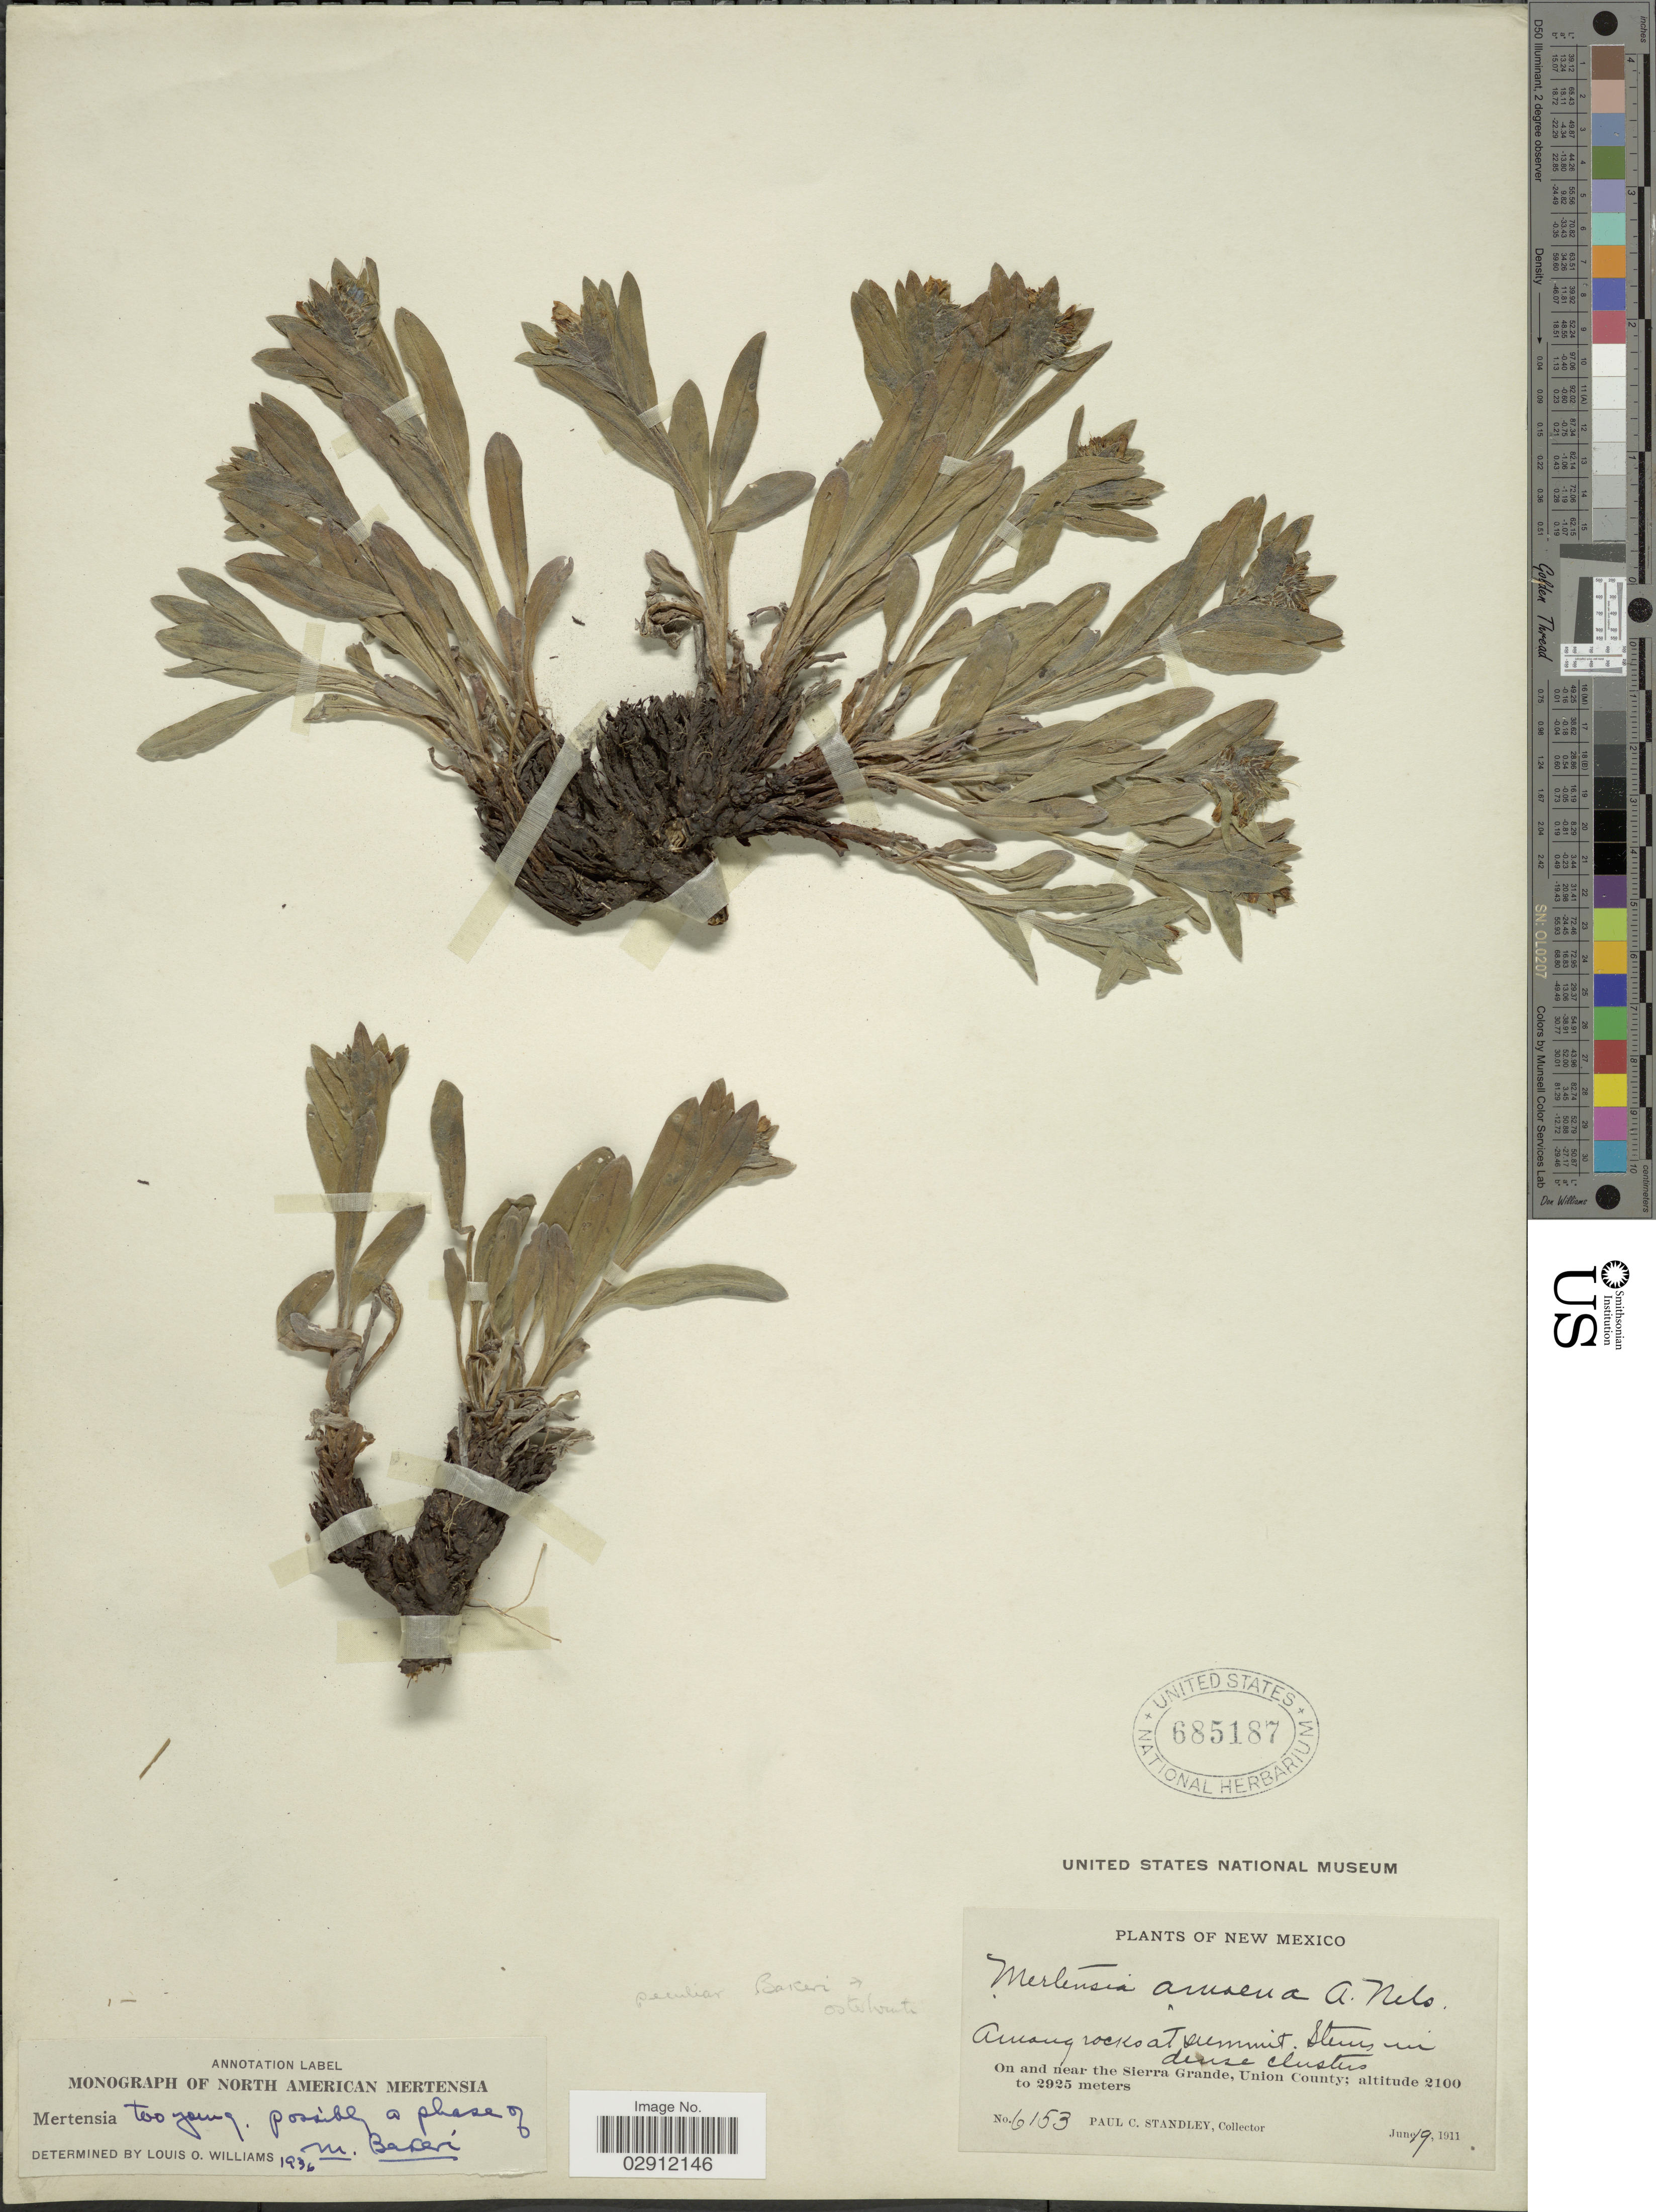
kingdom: Plantae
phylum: Tracheophyta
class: Magnoliopsida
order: Boraginales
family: Boraginaceae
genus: Mertensia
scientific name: Mertensia bakeri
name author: Greene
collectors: P. C. Standley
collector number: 6153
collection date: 1911-06-19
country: United States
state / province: New Mexico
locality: On and near the Sierra Grande, Union County.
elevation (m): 2100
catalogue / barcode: US 685187